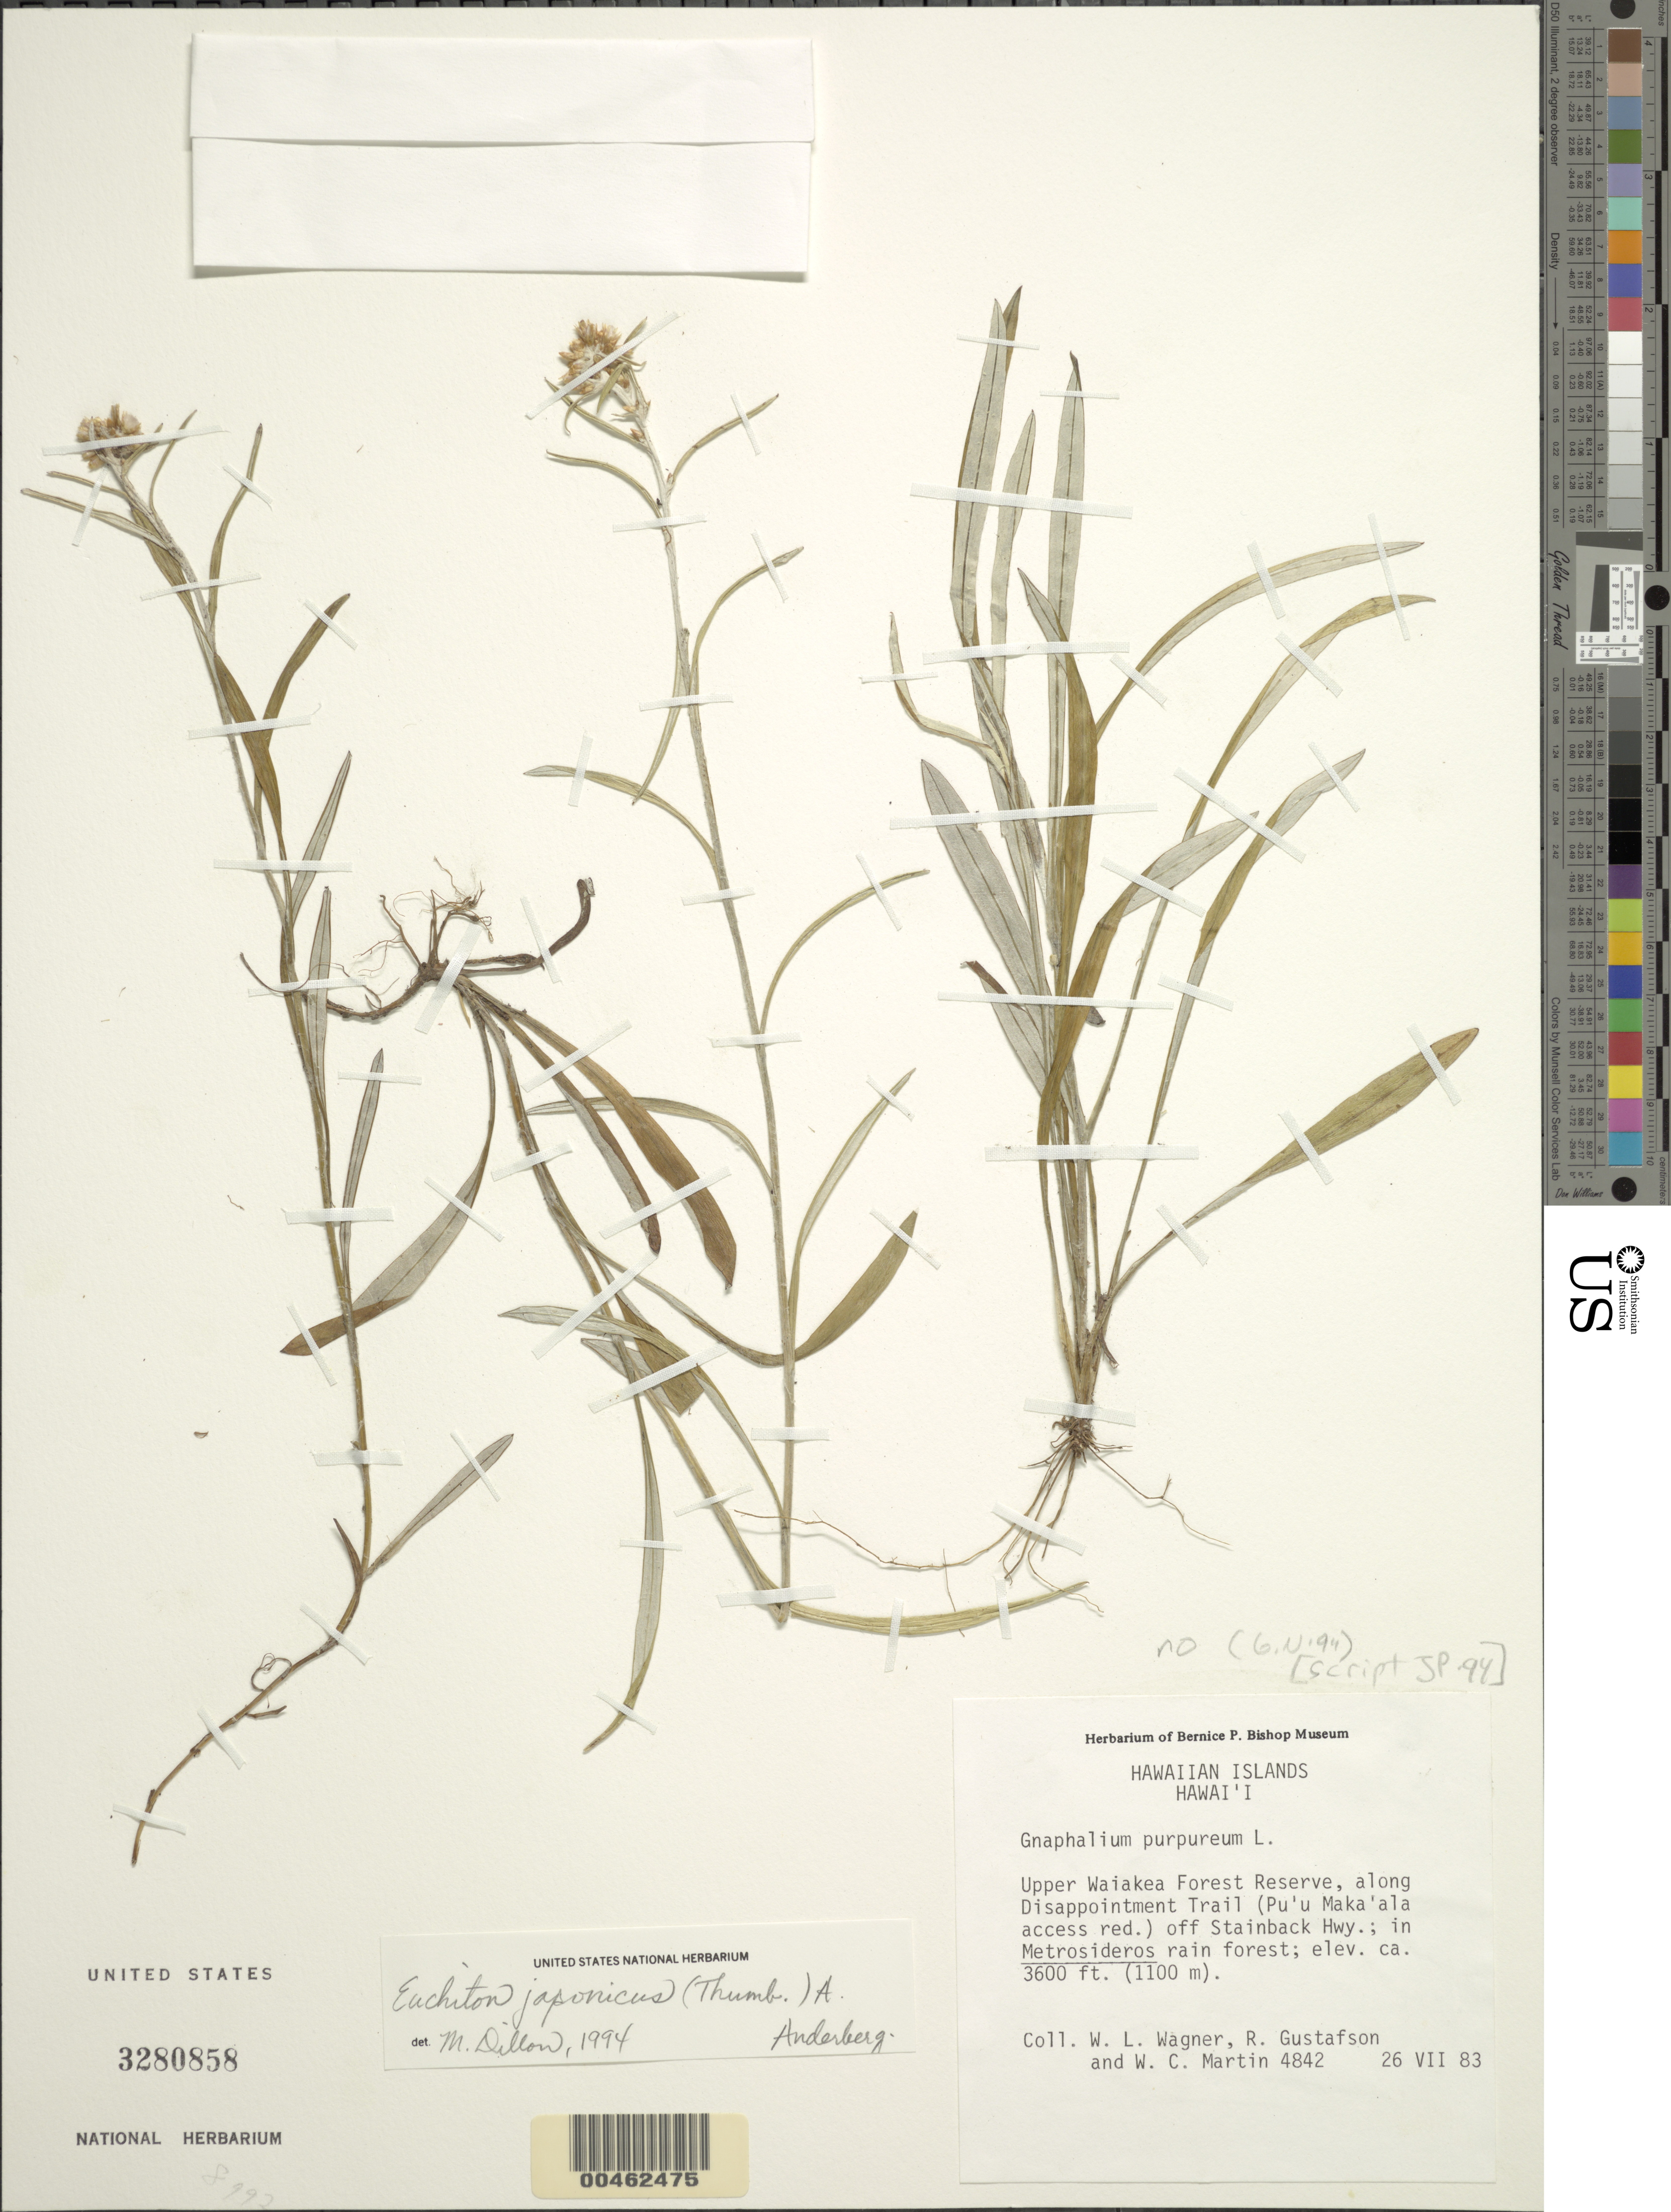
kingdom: Plantae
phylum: Tracheophyta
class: Magnoliopsida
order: Asterales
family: Asteraceae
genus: Euchiton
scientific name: Euchiton gymnocephalus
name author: (DC.) Holub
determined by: Wagner, W. L., (BOT), Smithsonian Institution - National Museum of Natural History (UNITED STATES)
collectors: W. L. Wagner, R. Gustafson & W. C. Martin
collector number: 4842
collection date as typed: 26 Jul 1983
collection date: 1983-07-26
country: United States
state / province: Hawaii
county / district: Hawaii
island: Hawaii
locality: Upper Waiakea Forest Reserve, along Disappointment Trail (Pu'u Maka'ala access rd.) off Stainback Hwy.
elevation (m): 1097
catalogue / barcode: US 3280858